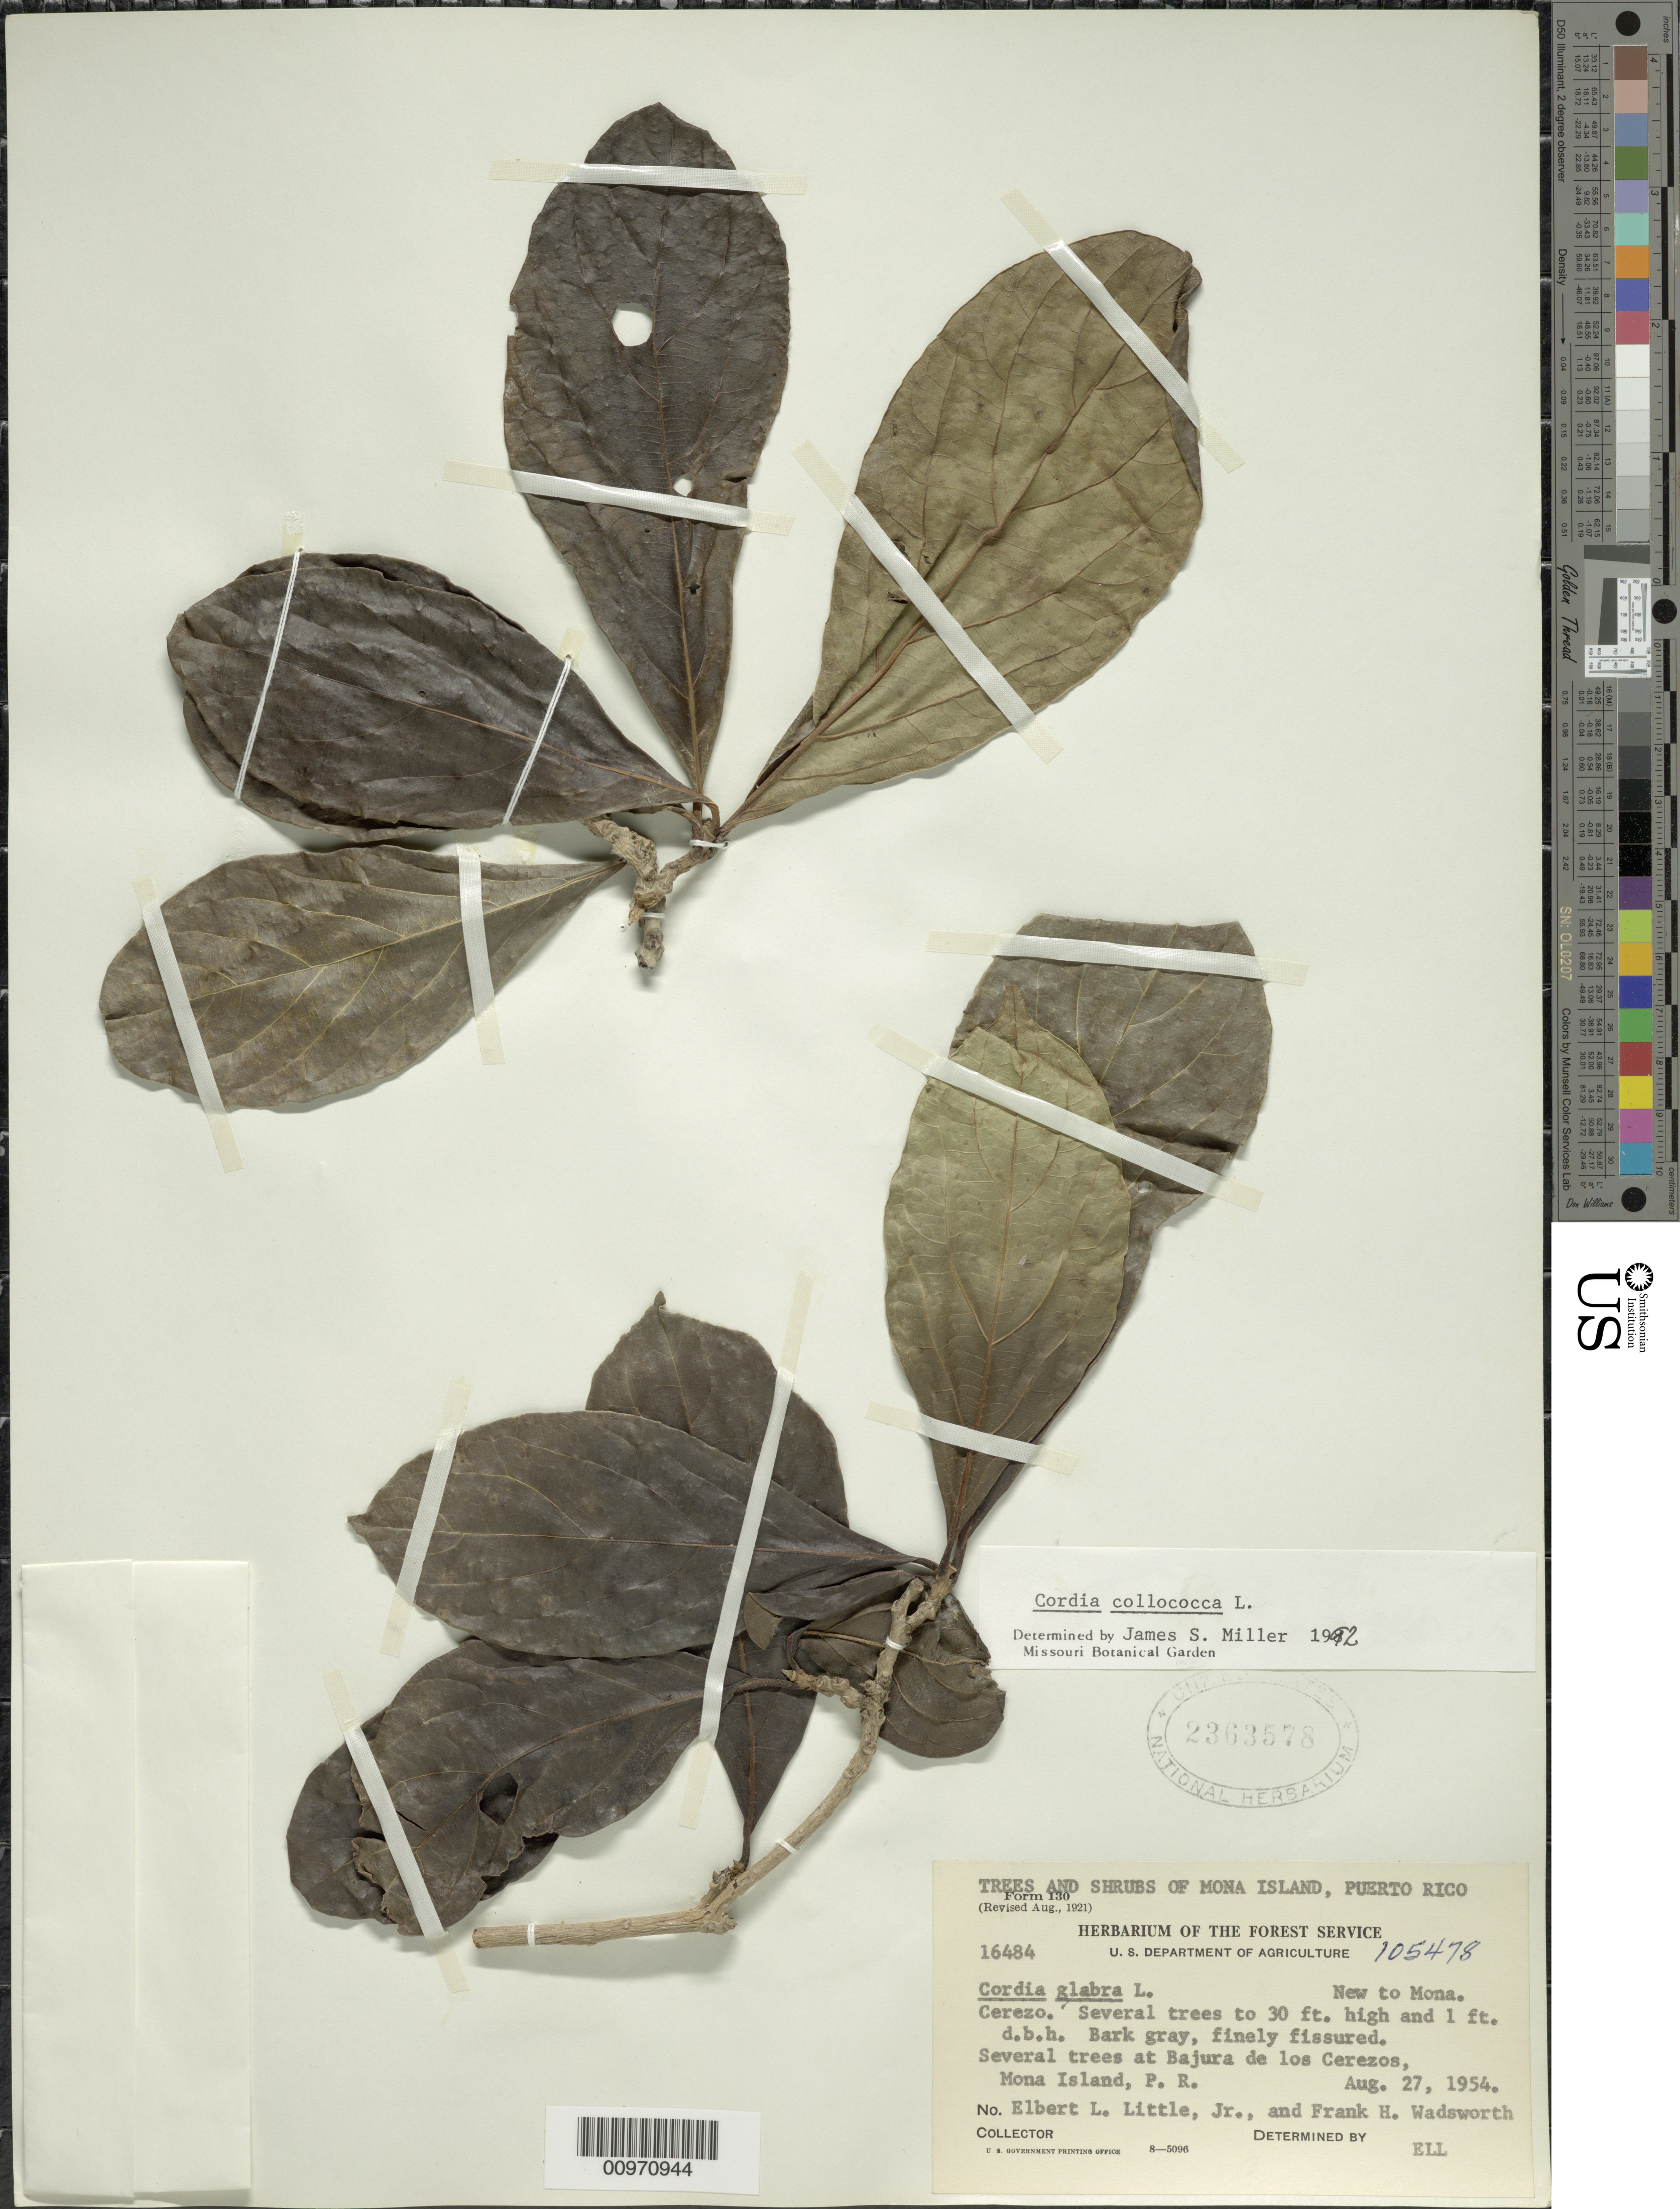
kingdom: Plantae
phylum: Tracheophyta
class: Magnoliopsida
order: Boraginales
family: Cordiaceae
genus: Cordia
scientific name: Cordia collococca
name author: L.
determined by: Miller, James S., (MO), Missouri Botanical Garden (UNITED STATES)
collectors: E. L. Little & F. Wadsworth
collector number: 16484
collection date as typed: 27 Aug 1954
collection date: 1954-08-27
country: Puerto Rico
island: Mona I.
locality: Cerezo, Bajura de los Cerezos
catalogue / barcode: US 2363578